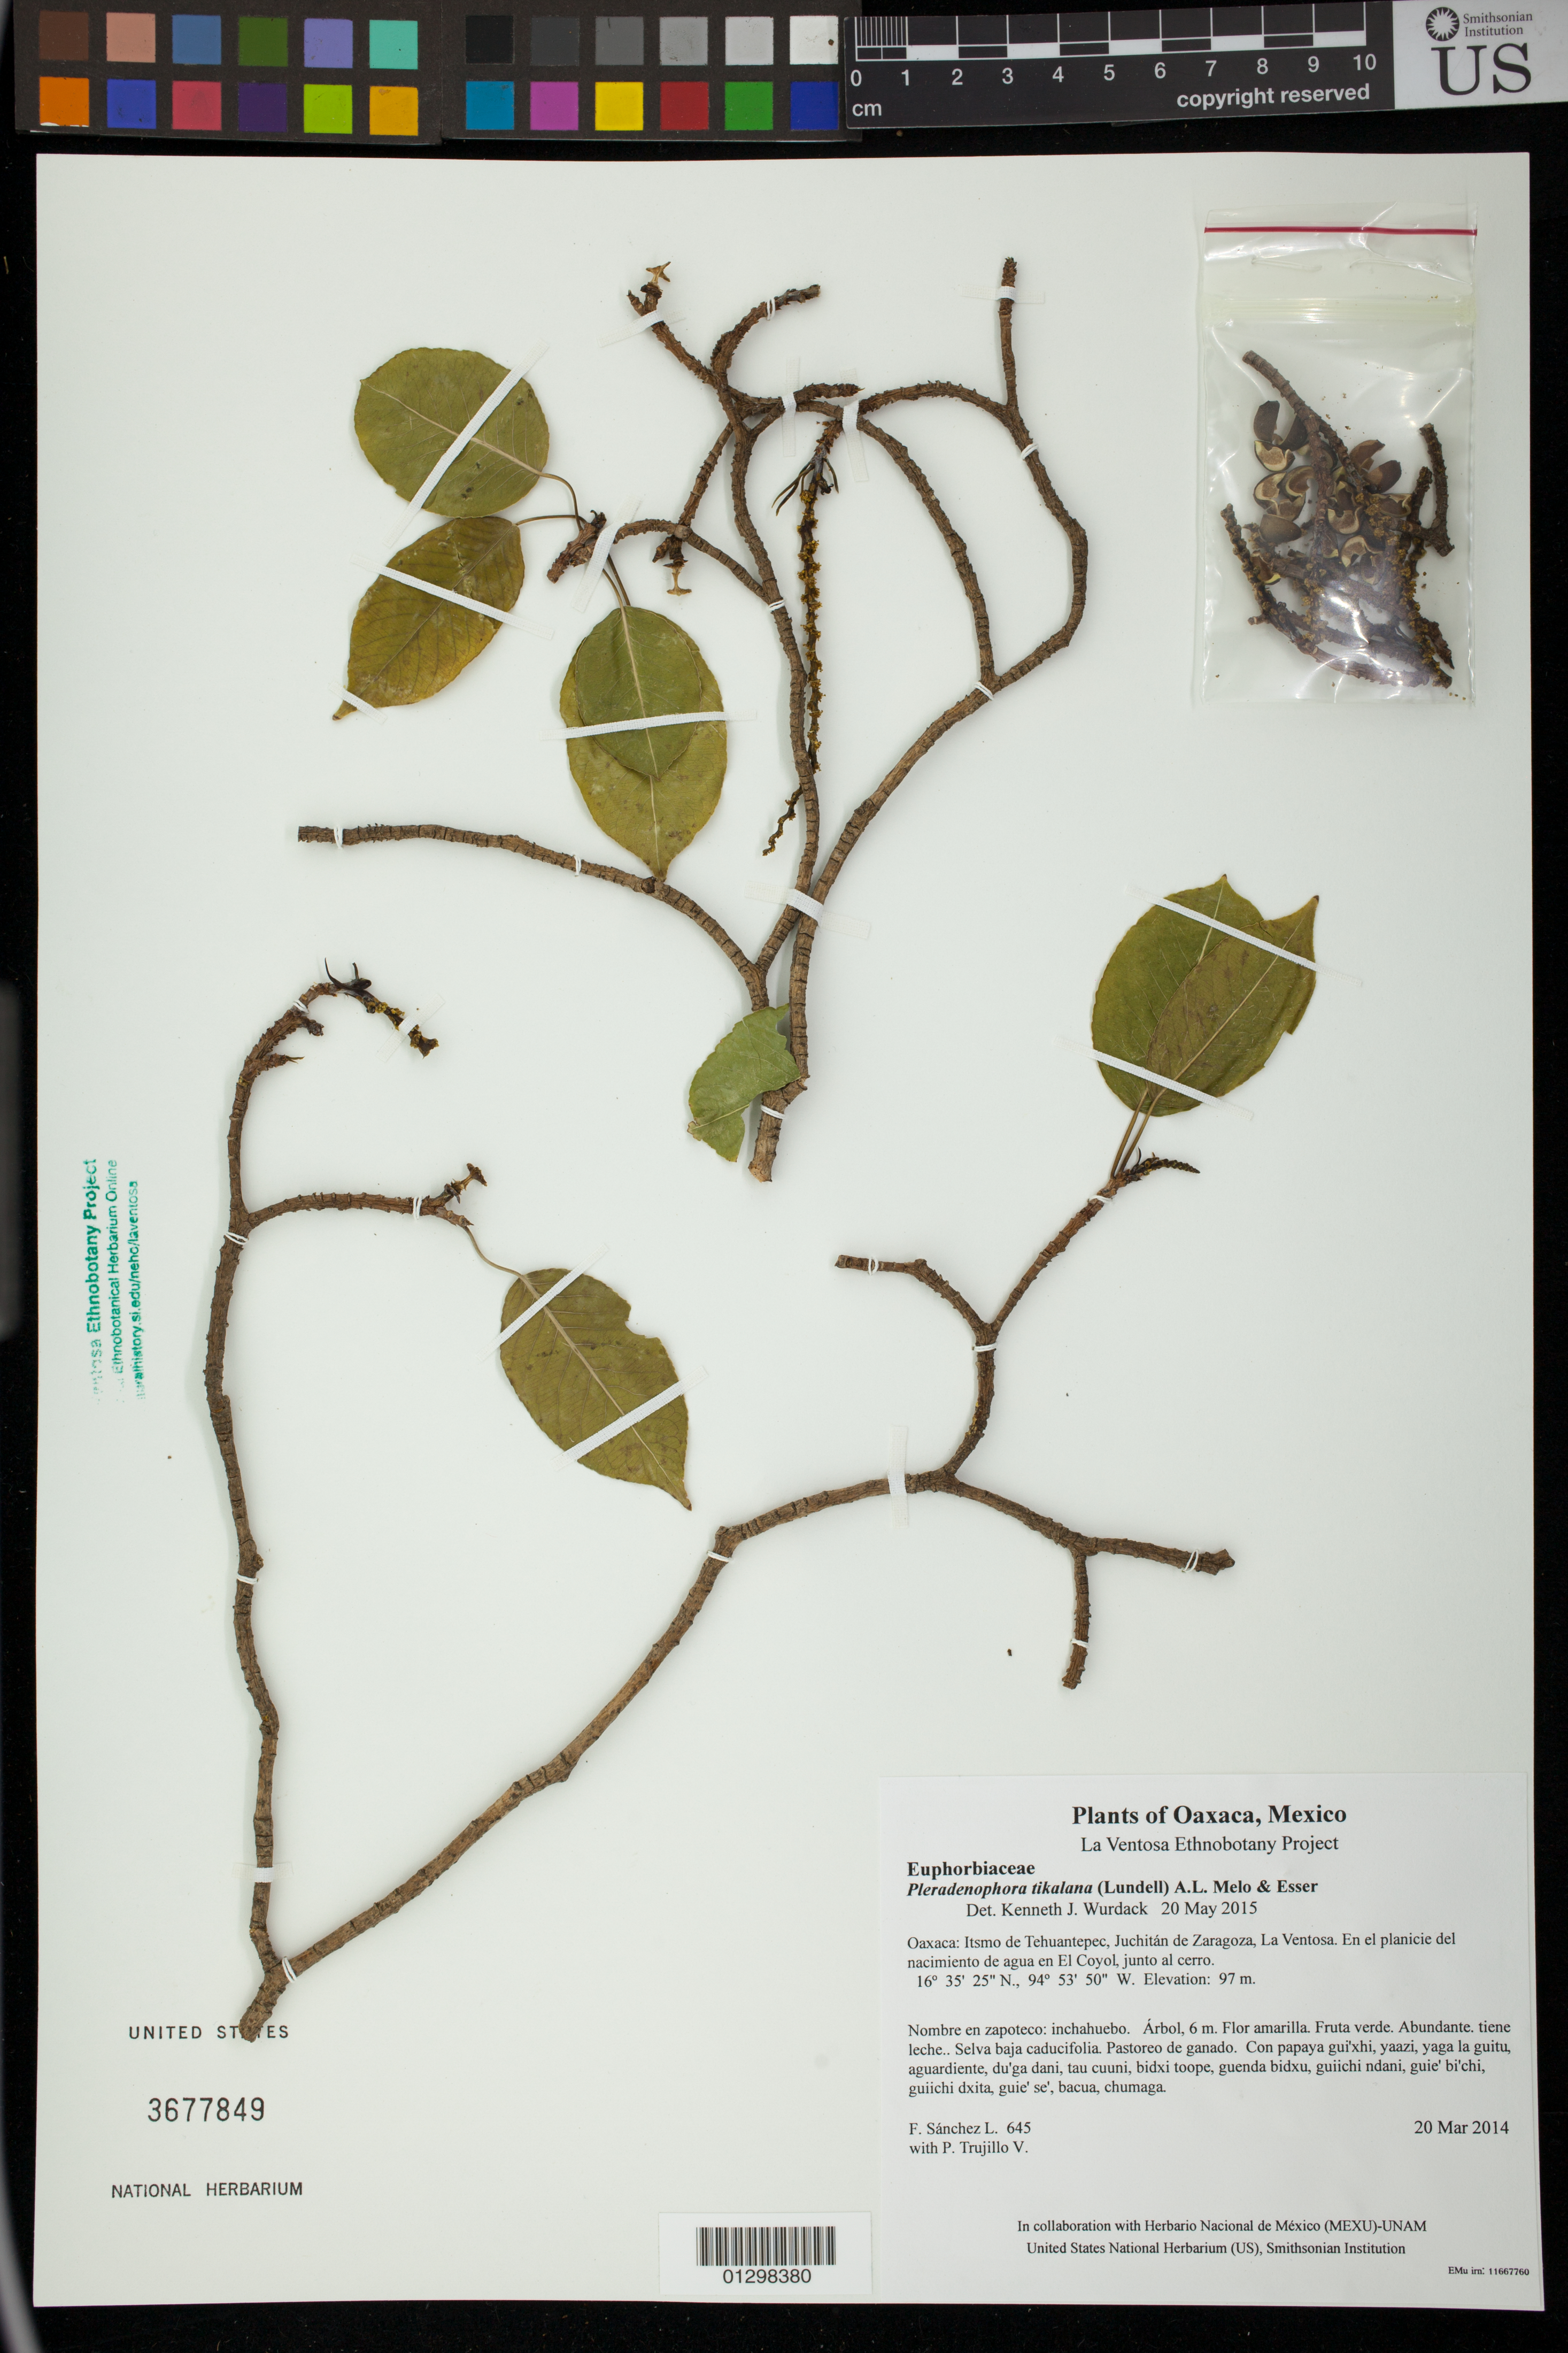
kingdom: Plantae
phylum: Tracheophyta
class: Magnoliopsida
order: Malpighiales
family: Euphorbiaceae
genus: Pleradenophora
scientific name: Pleradenophora tikalana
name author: (Lundell) A.L. Melo & Esser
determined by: Wurdack, Kenneth J., (US), Smithsonian Institution - National Museum of Natural History (UNITED STATES)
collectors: F. Sánchez L. & P. Trujillo V.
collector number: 645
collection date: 2014-03-20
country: Mexico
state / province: Oaxaca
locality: Itsmo de Tehuantepec, Juchitán de Zaragoza, La Ventosa. En el planicie del nacimiento de agua en El Coyol, junto al cerro.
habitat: Selva baja caducifolia. Pastoreo de ganado.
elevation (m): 97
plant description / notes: JEBOT, SERO, US; Yaga. 6 m. Guie' naguchi. Cuaananaxhi naga'. Stale.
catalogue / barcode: US 3677849